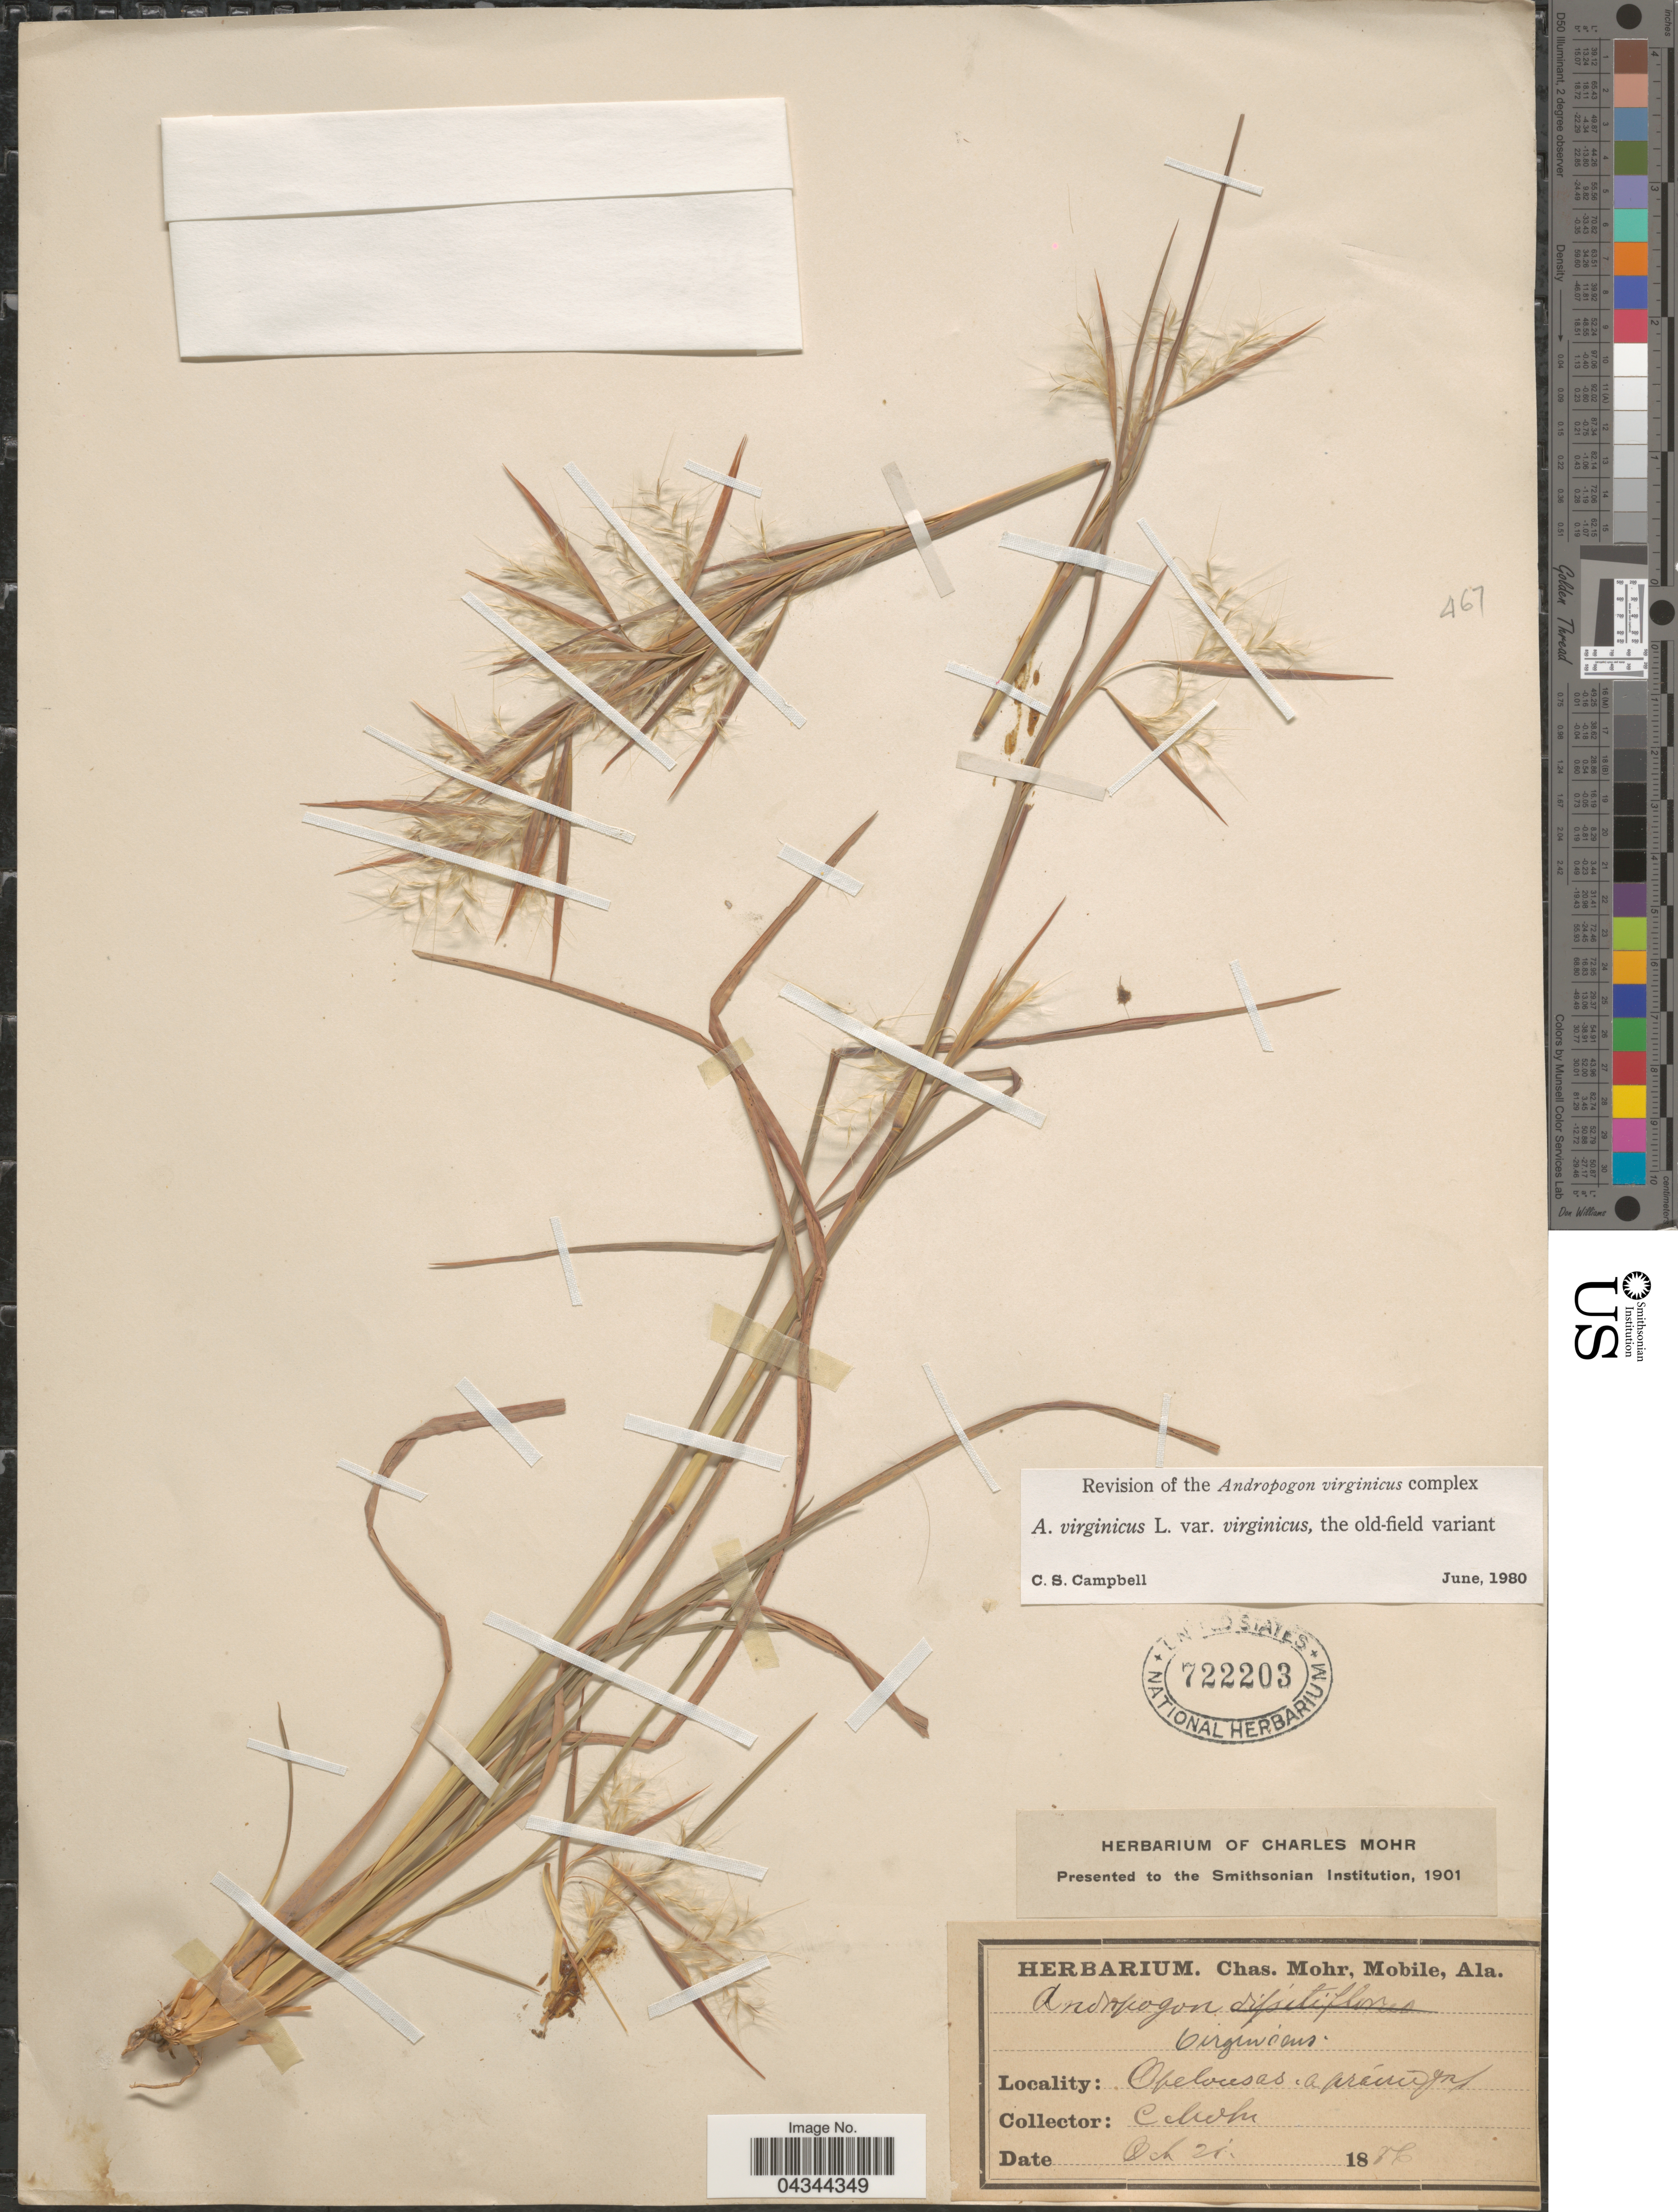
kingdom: Plantae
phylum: Tracheophyta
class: Liliopsida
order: Poales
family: Poaceae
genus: Andropogon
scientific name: Andropogon virginicus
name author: L.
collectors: Mohr, C. T. (herbarium)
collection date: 1886-10-21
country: United States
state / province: Alabama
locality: Opelousas.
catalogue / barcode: US 722203